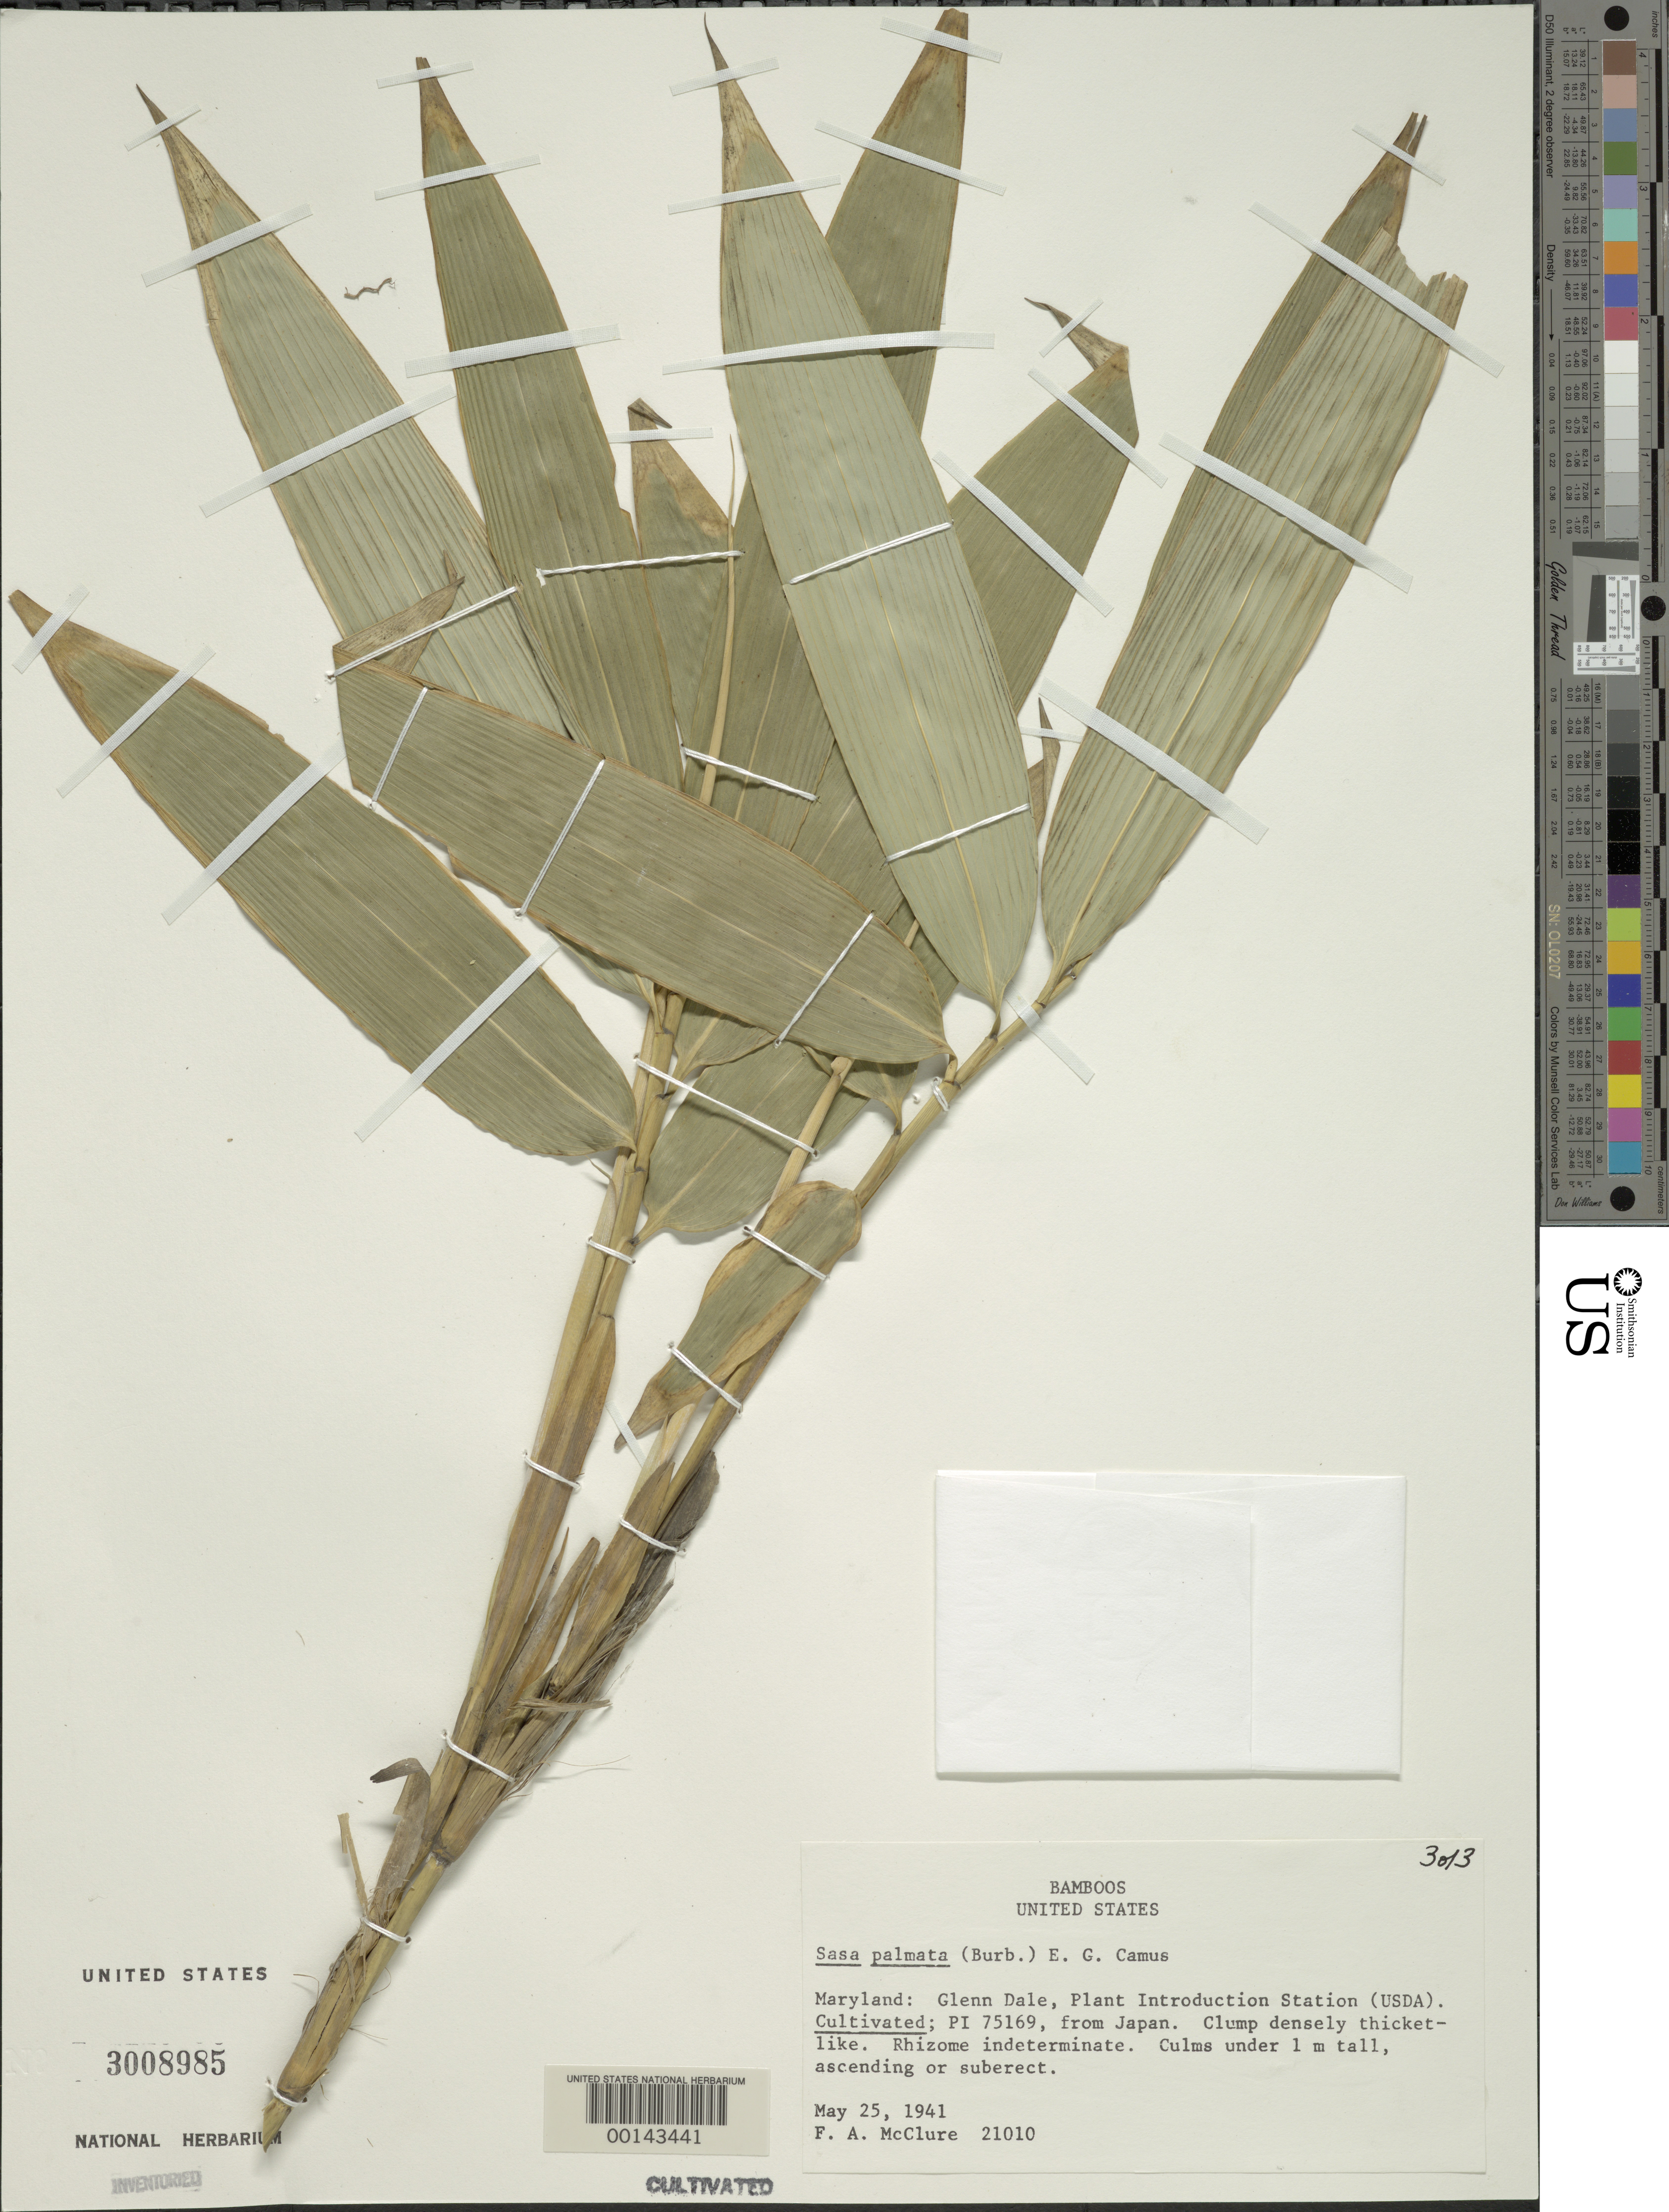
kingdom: Plantae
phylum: Tracheophyta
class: Liliopsida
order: Poales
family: Poaceae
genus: Sasa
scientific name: Sasa palmata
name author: (hort. ex Burb.) E.G. Camus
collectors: F. A. McClure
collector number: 21010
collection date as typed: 25 May 1941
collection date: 1941-05-25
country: United States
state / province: Maryland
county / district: Prince George's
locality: Glenn dale, usda pi stat.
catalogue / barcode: US 3008985